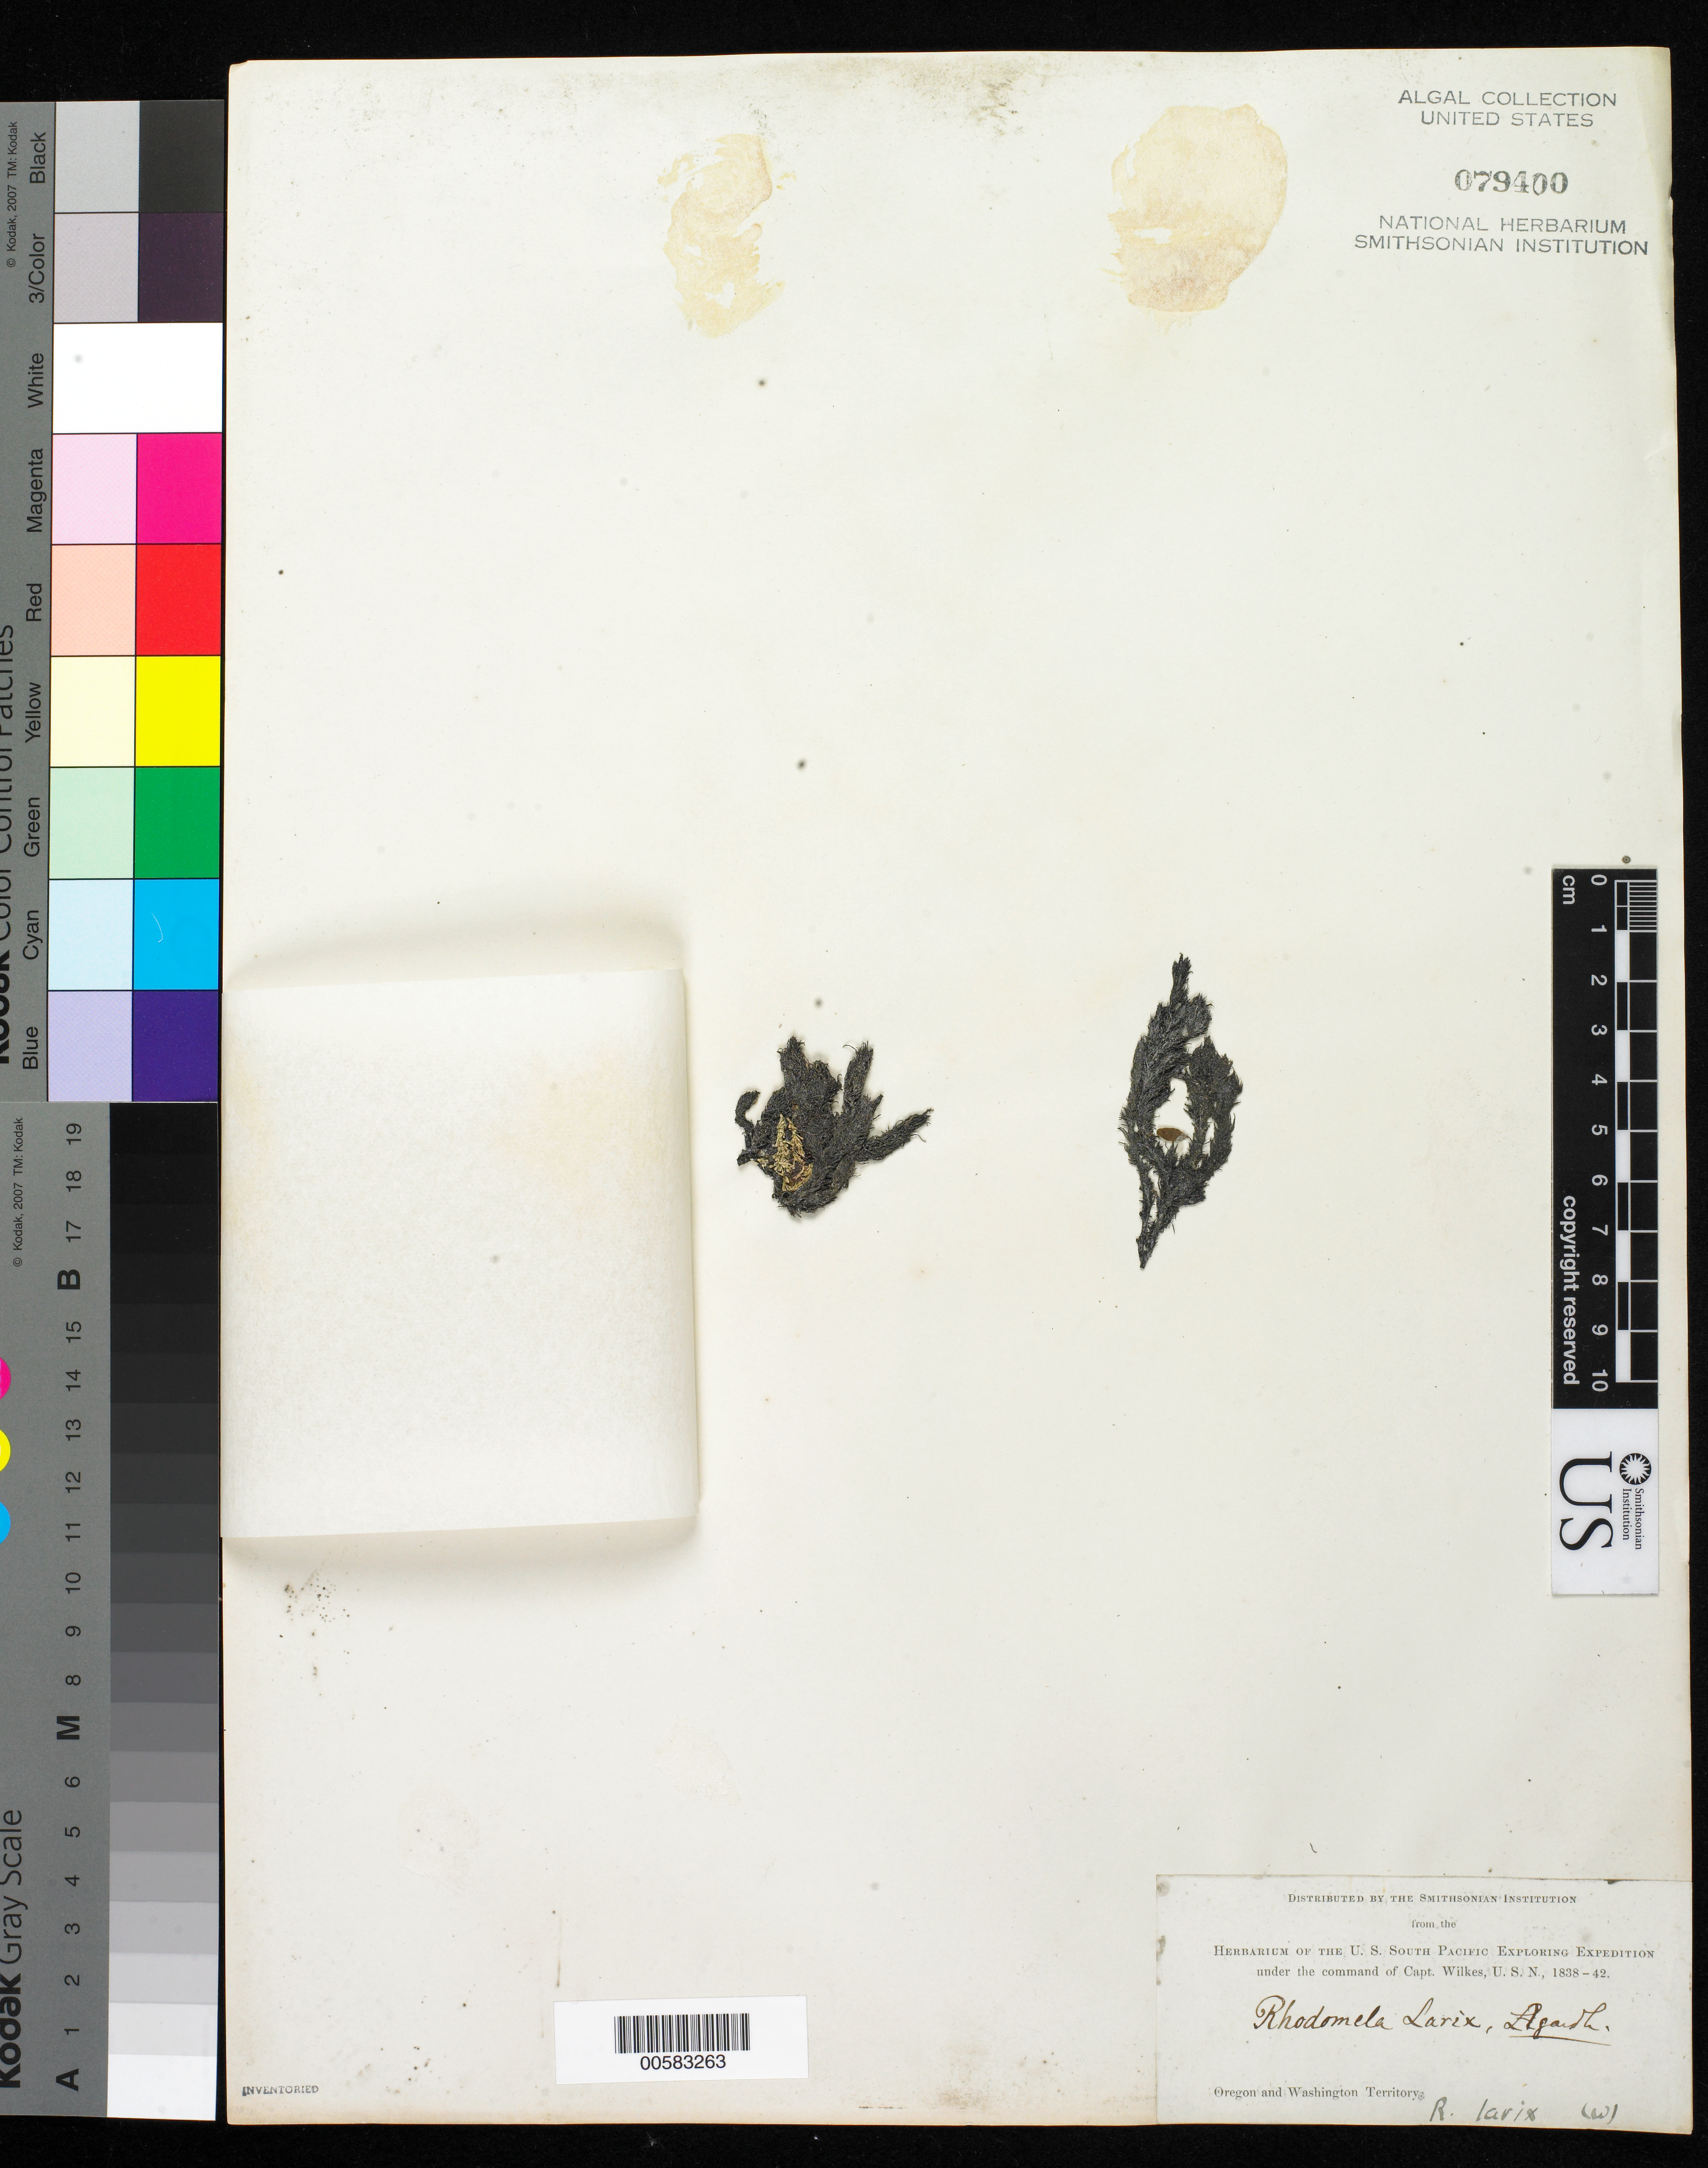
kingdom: Plantae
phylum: Rhodophyta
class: Florideophyceae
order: Ceramiales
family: Rhodomelaceae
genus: Rhodomela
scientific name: Rhodomela larix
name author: (Turner) C. Agardh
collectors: W. D. Brackenridge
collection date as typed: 1841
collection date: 1841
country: United States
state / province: Oregon / Washington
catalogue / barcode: US 79400